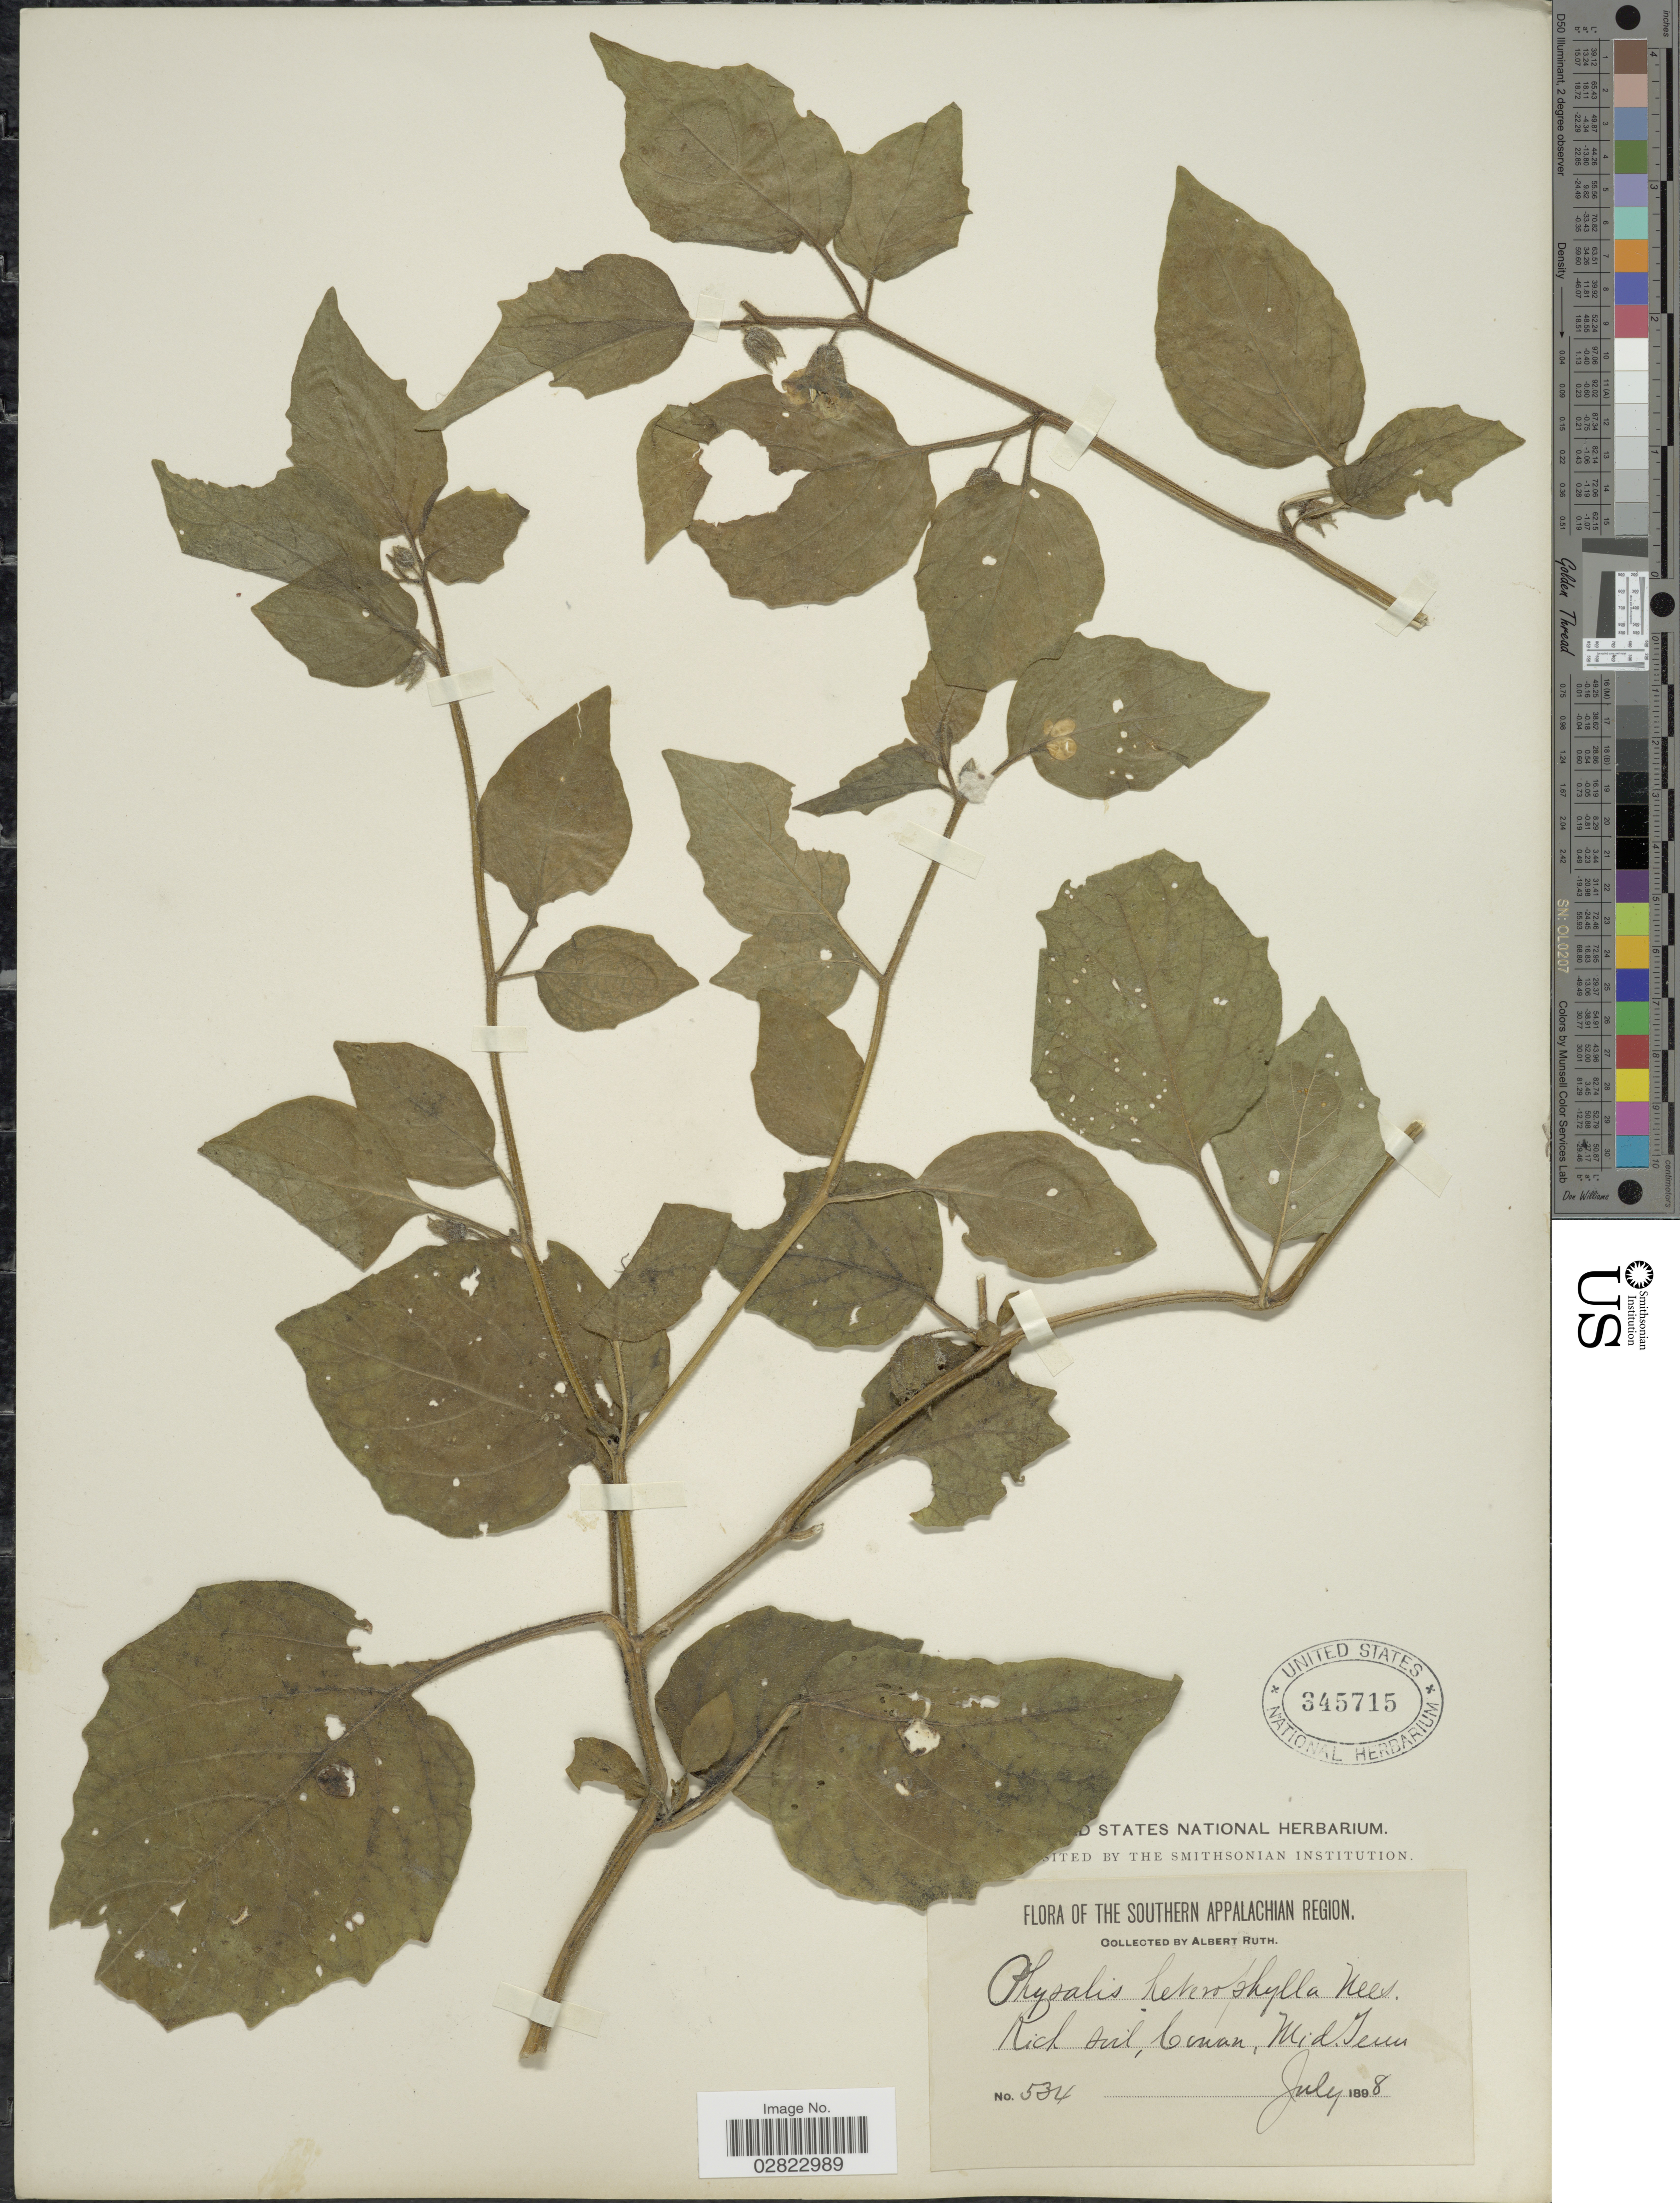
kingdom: Plantae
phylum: Tracheophyta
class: Magnoliopsida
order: Solanales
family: Solanaceae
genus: Physalis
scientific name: Physalis ambigua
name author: (A. Gray) Britton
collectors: A. Ruth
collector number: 534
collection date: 1898-07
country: United States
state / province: Tennessee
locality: Southern Appalachian Region. Cenan Mid. Tenn.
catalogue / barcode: US 345715